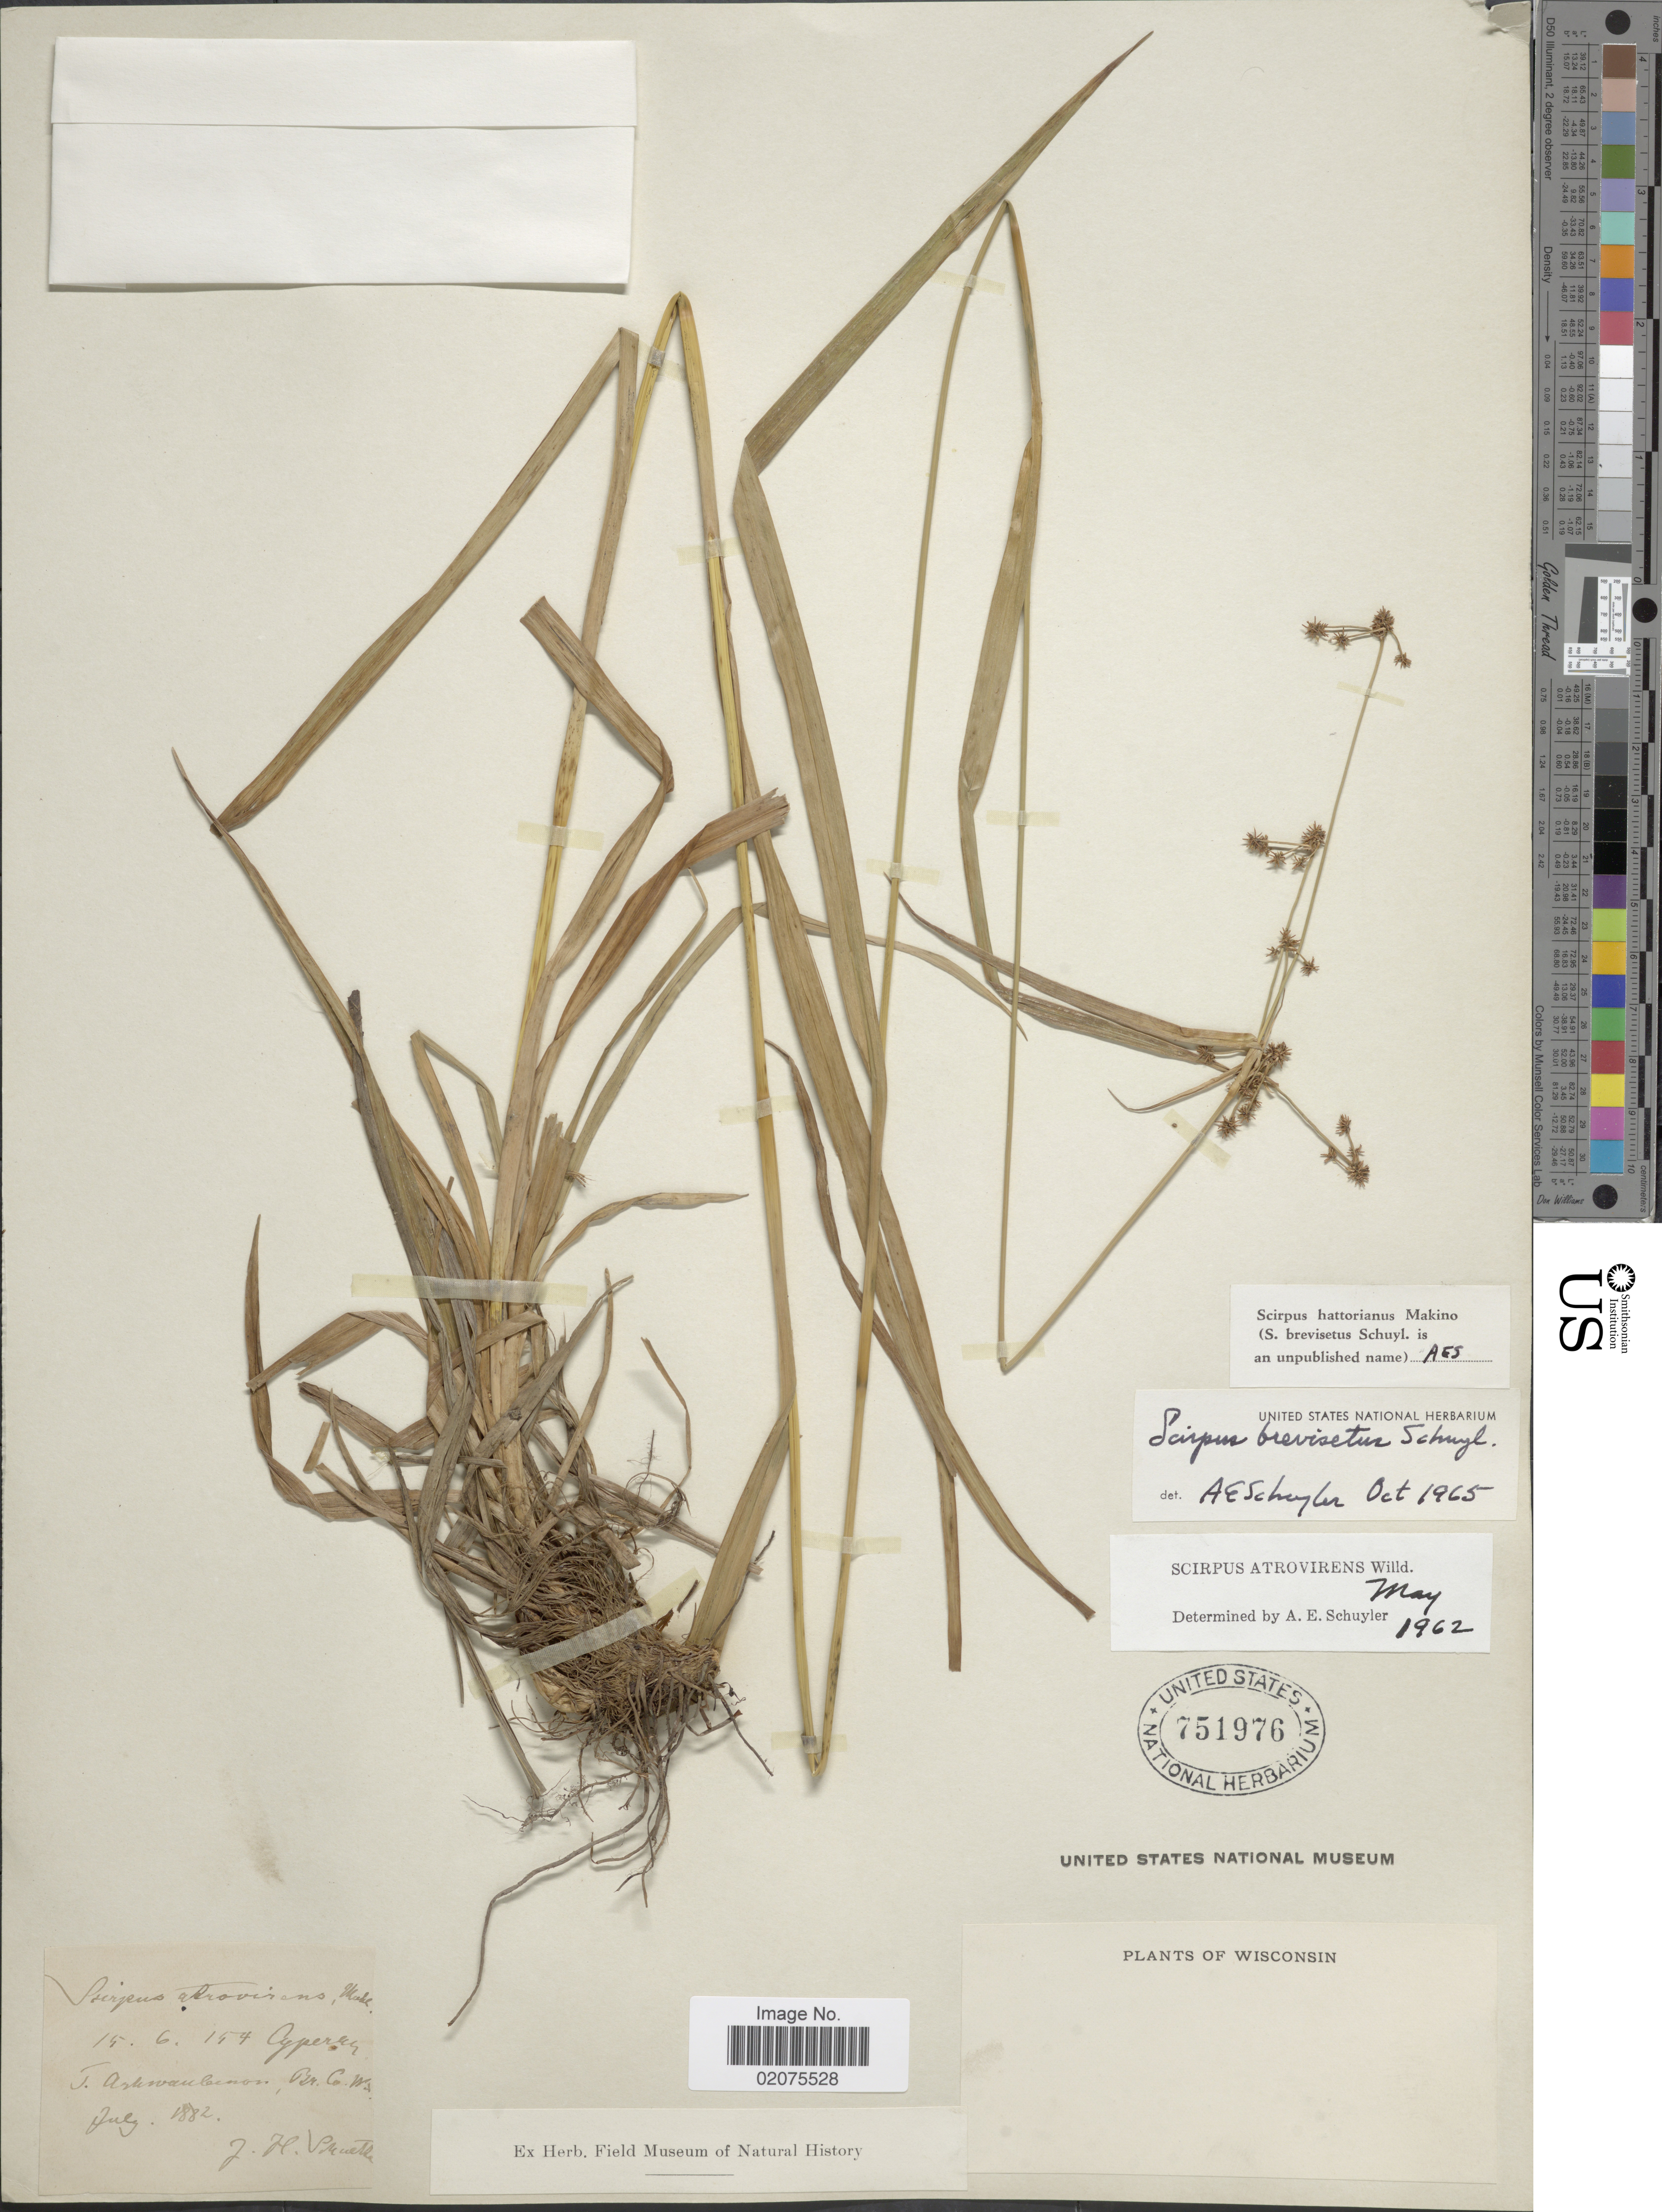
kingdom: Plantae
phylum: Tracheophyta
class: Liliopsida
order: Poales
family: Cyperaceae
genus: Scirpus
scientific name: Scirpus hattorianus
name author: Makino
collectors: J. Schuette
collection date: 1882-07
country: United States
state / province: Wisconsin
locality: Ashwaubenon, Br. Co.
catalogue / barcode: US 751976